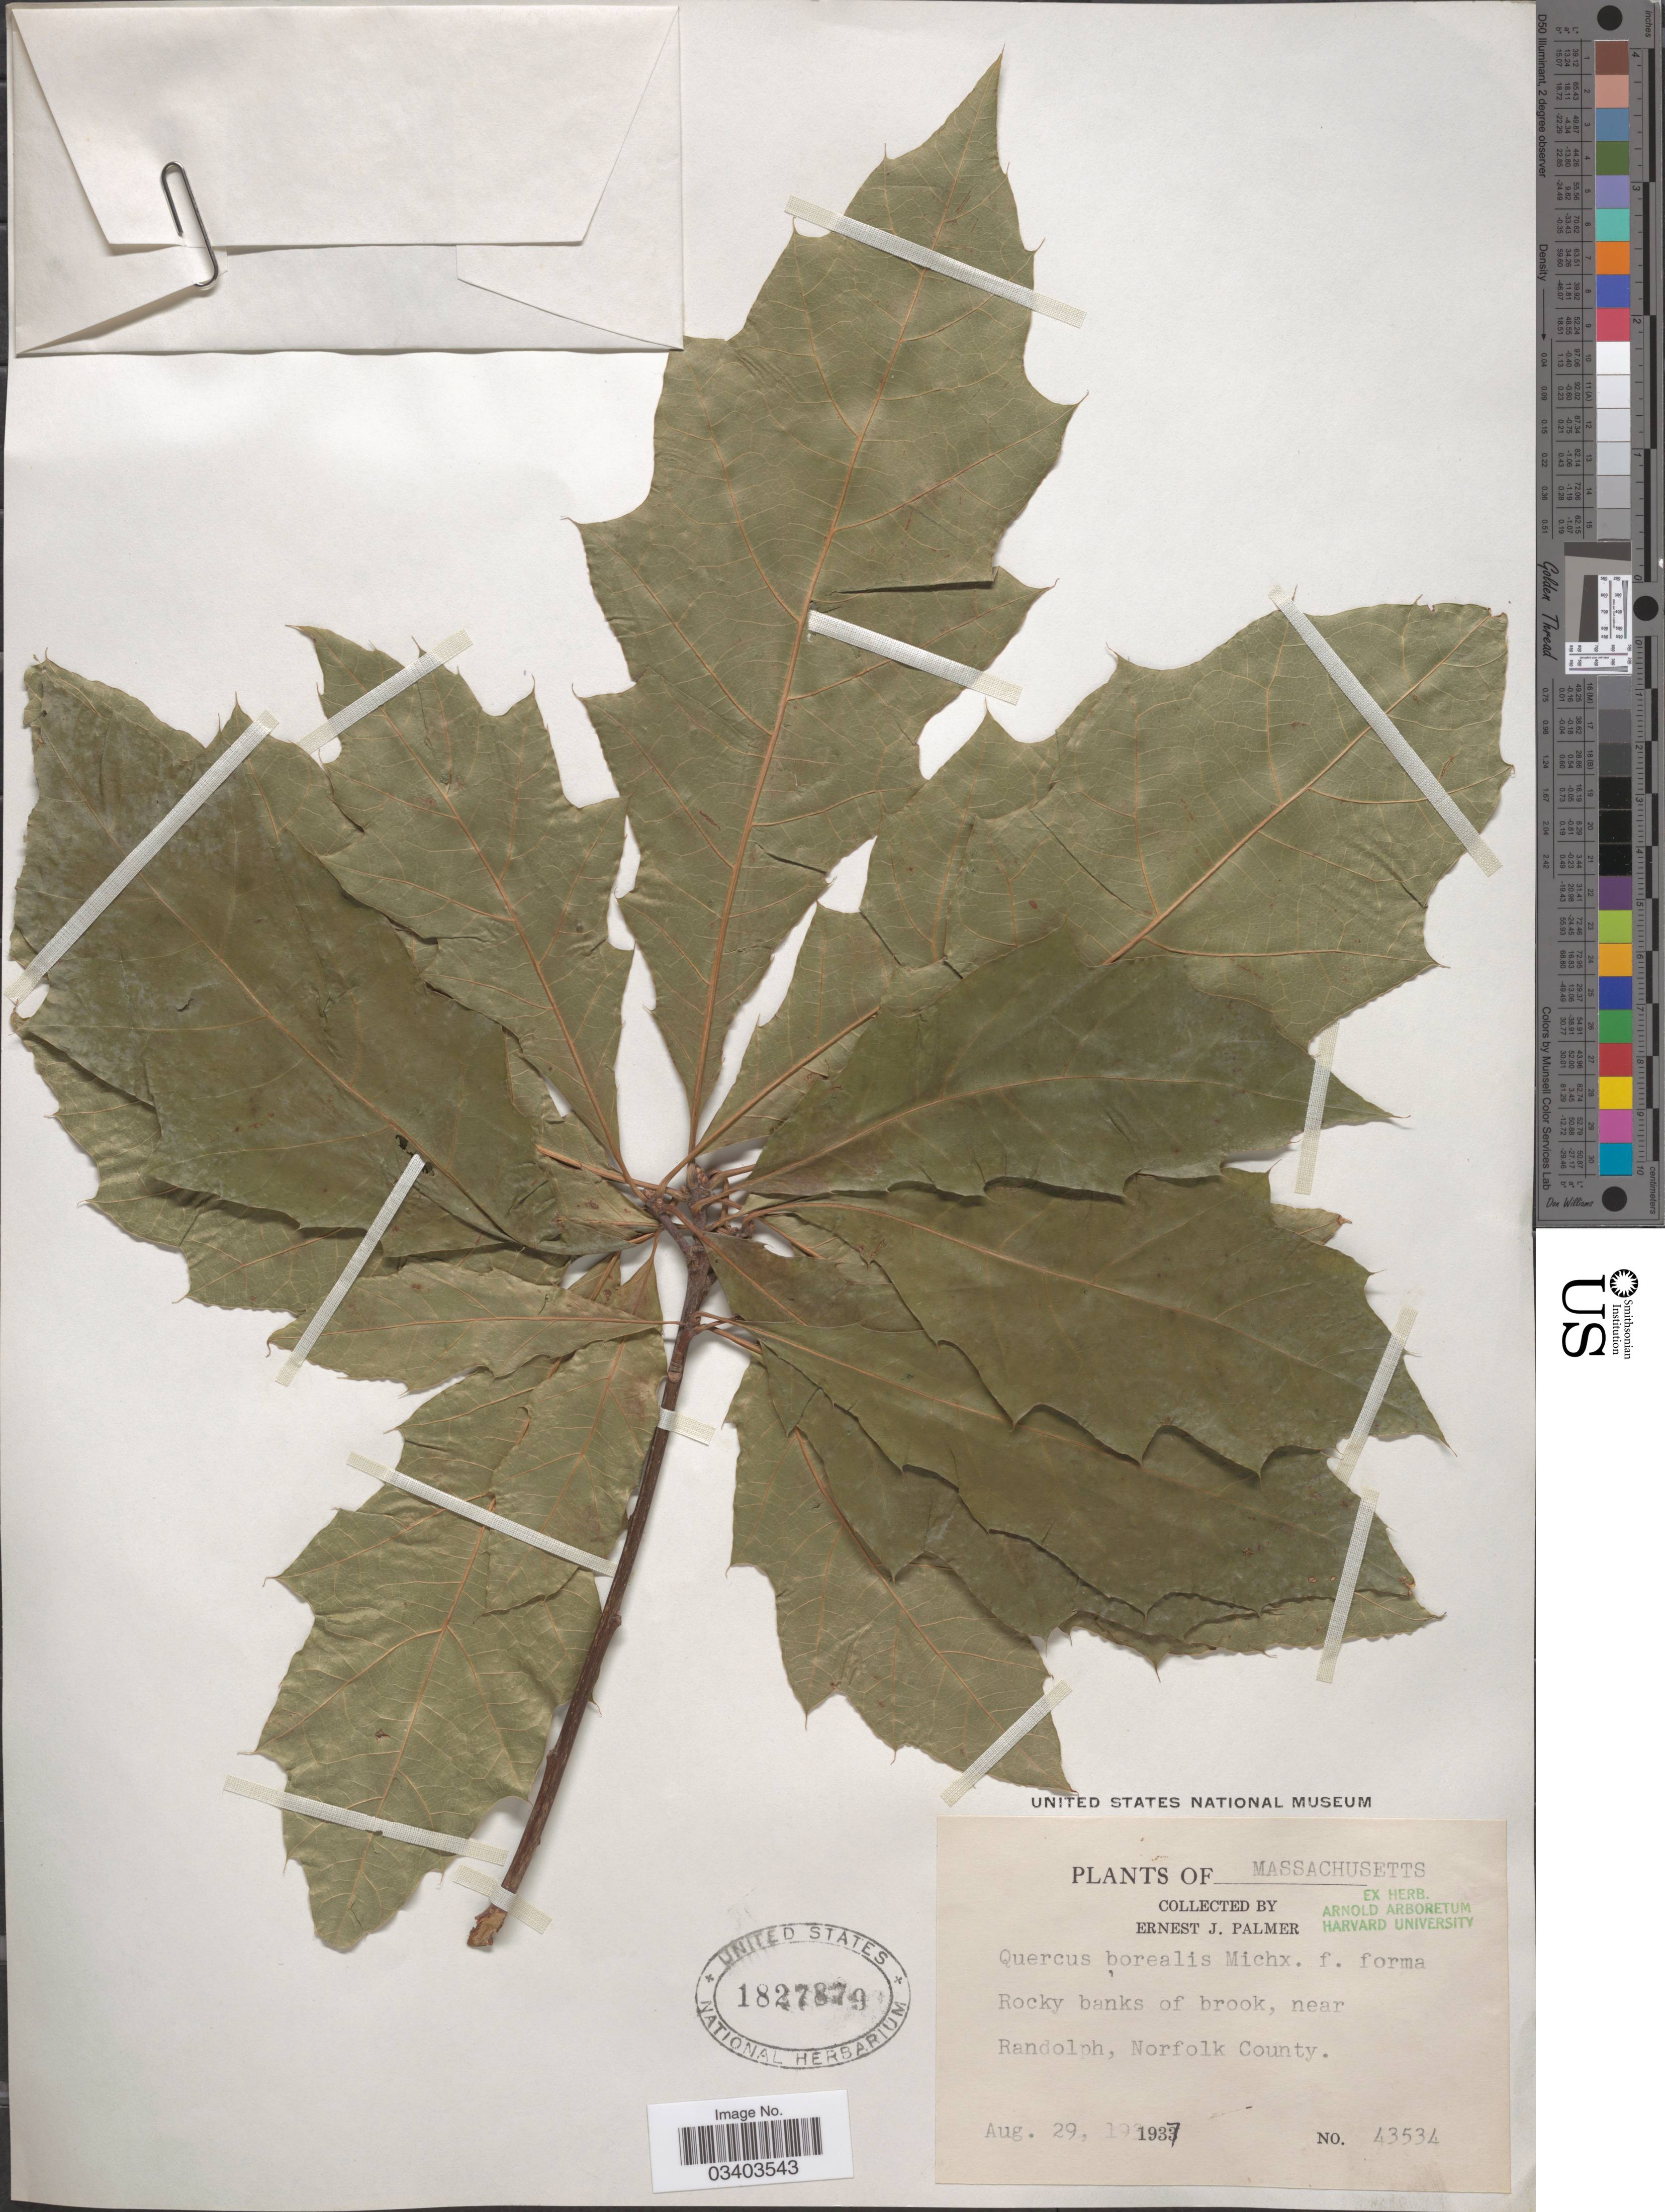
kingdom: Plantae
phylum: Tracheophyta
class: Magnoliopsida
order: Fagales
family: Fagaceae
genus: Quercus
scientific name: Quercus borealis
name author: F. Michx.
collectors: E. J. Palmer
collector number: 43534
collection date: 1937-08-29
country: United States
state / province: Massachusetts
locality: Rocky banks of brook, near Randolph, Norfolk County.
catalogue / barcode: US 1827879